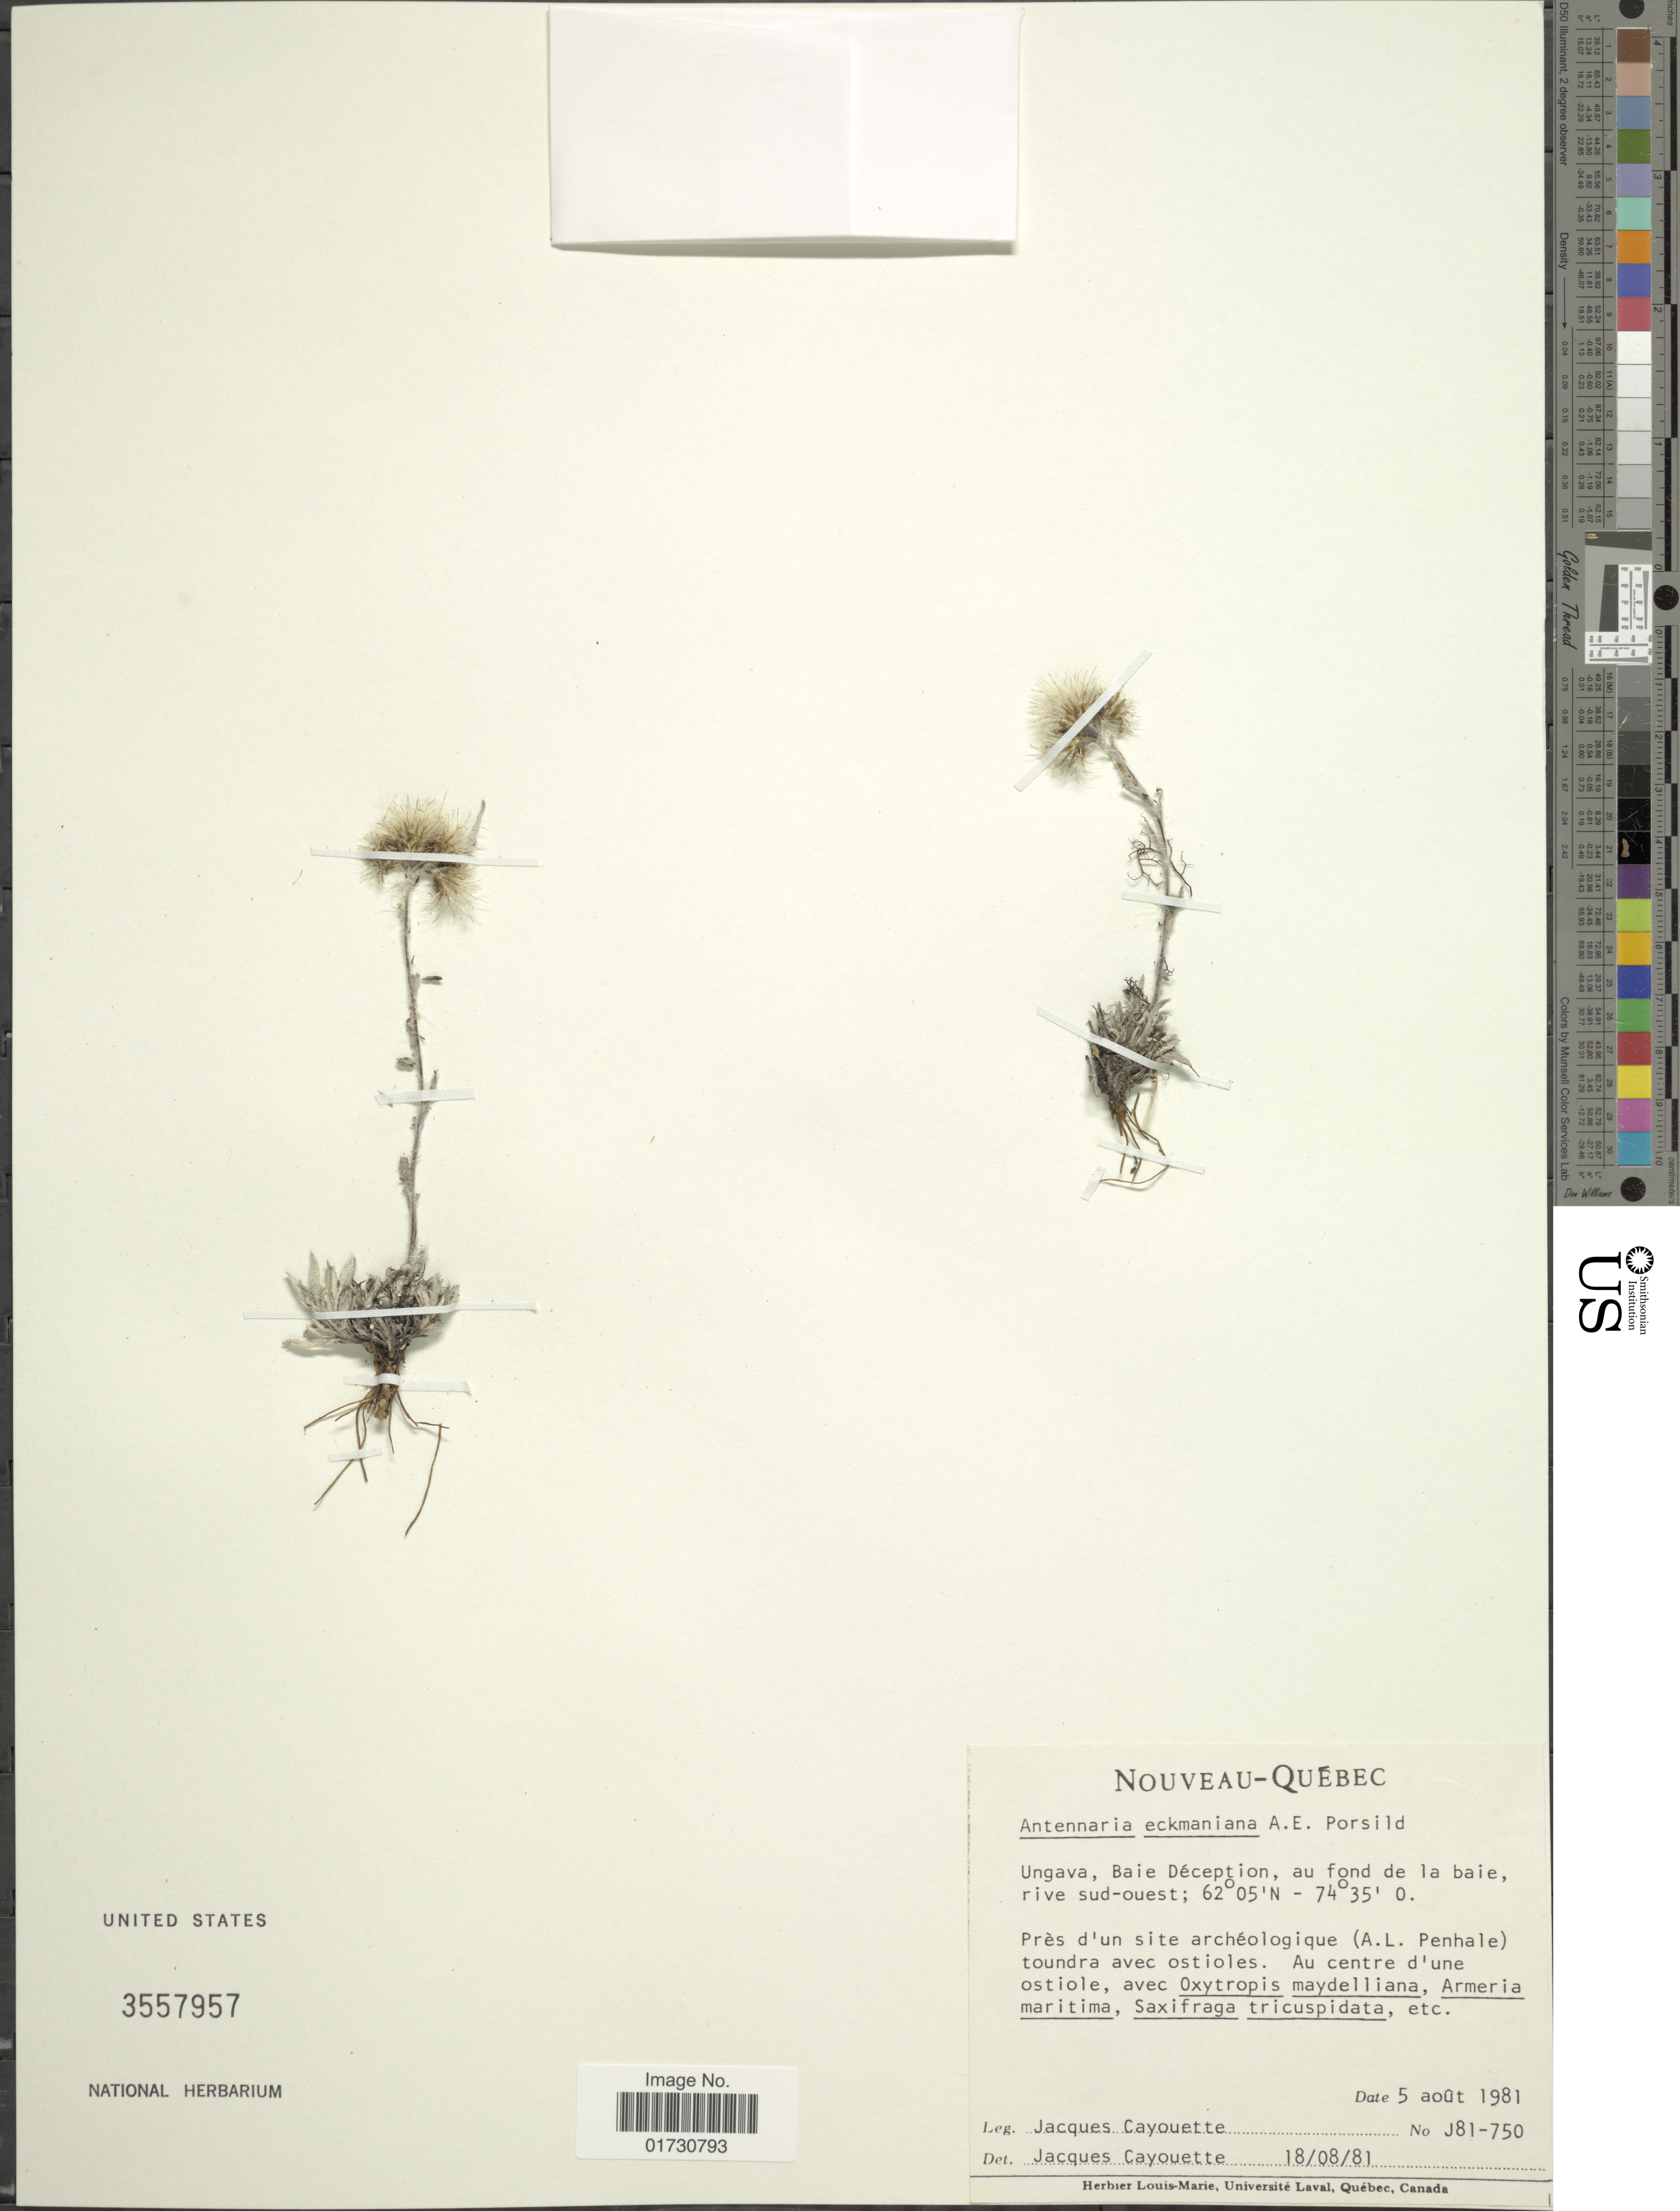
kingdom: Plantae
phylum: Tracheophyta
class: Magnoliopsida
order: Asterales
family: Asteraceae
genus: Antennaria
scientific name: Antennaria ekmaniana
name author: A.E. Porsild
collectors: J. Cayouette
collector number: J81-750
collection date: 1981-08-05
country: Canada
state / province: Quebec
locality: Nouveau-Quebec, Ungava, Baie Deception, au fond de la baie rive sud-ouest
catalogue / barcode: US 3557957